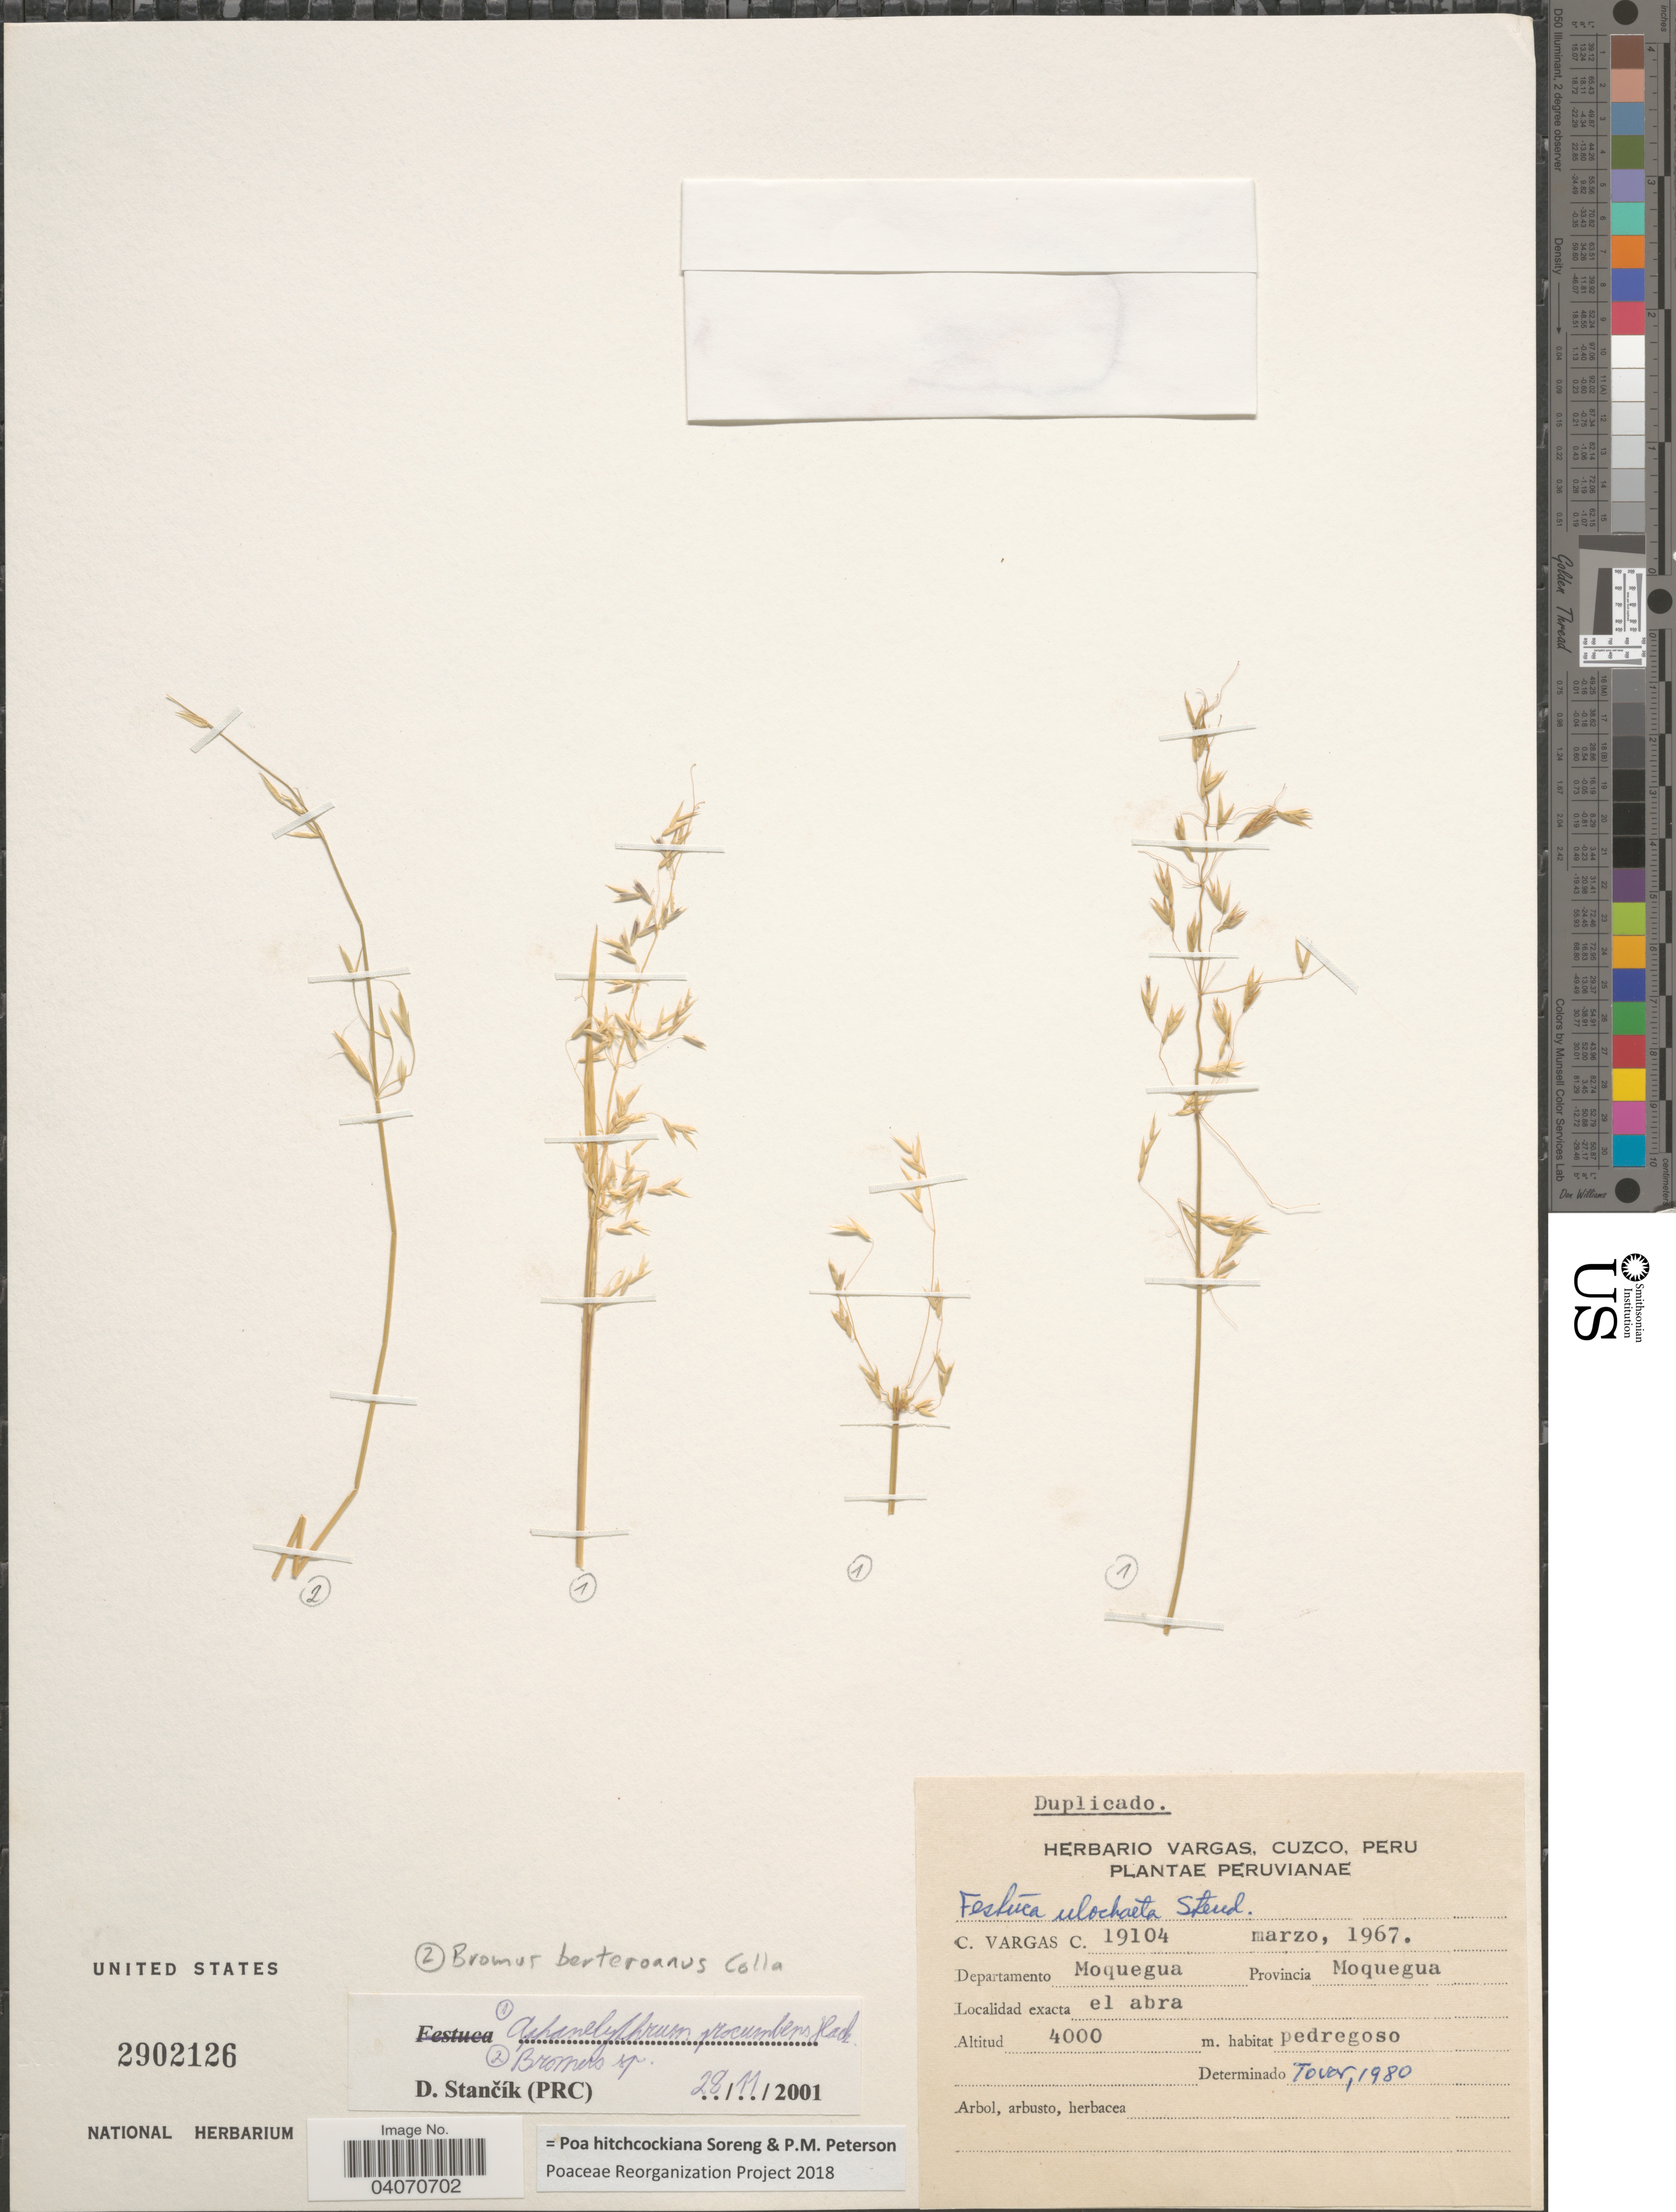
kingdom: Plantae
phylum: Tracheophyta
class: Liliopsida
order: Poales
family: Poaceae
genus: Poa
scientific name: Poa hitchcockiana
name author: Soreng & P.M. Peterson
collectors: C. Vargas Calderón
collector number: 19104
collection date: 1967-03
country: Peru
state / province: Moquegua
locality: Departamento Moquegua. Provincia Moquegua. El abra.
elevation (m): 4000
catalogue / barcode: US 2902126